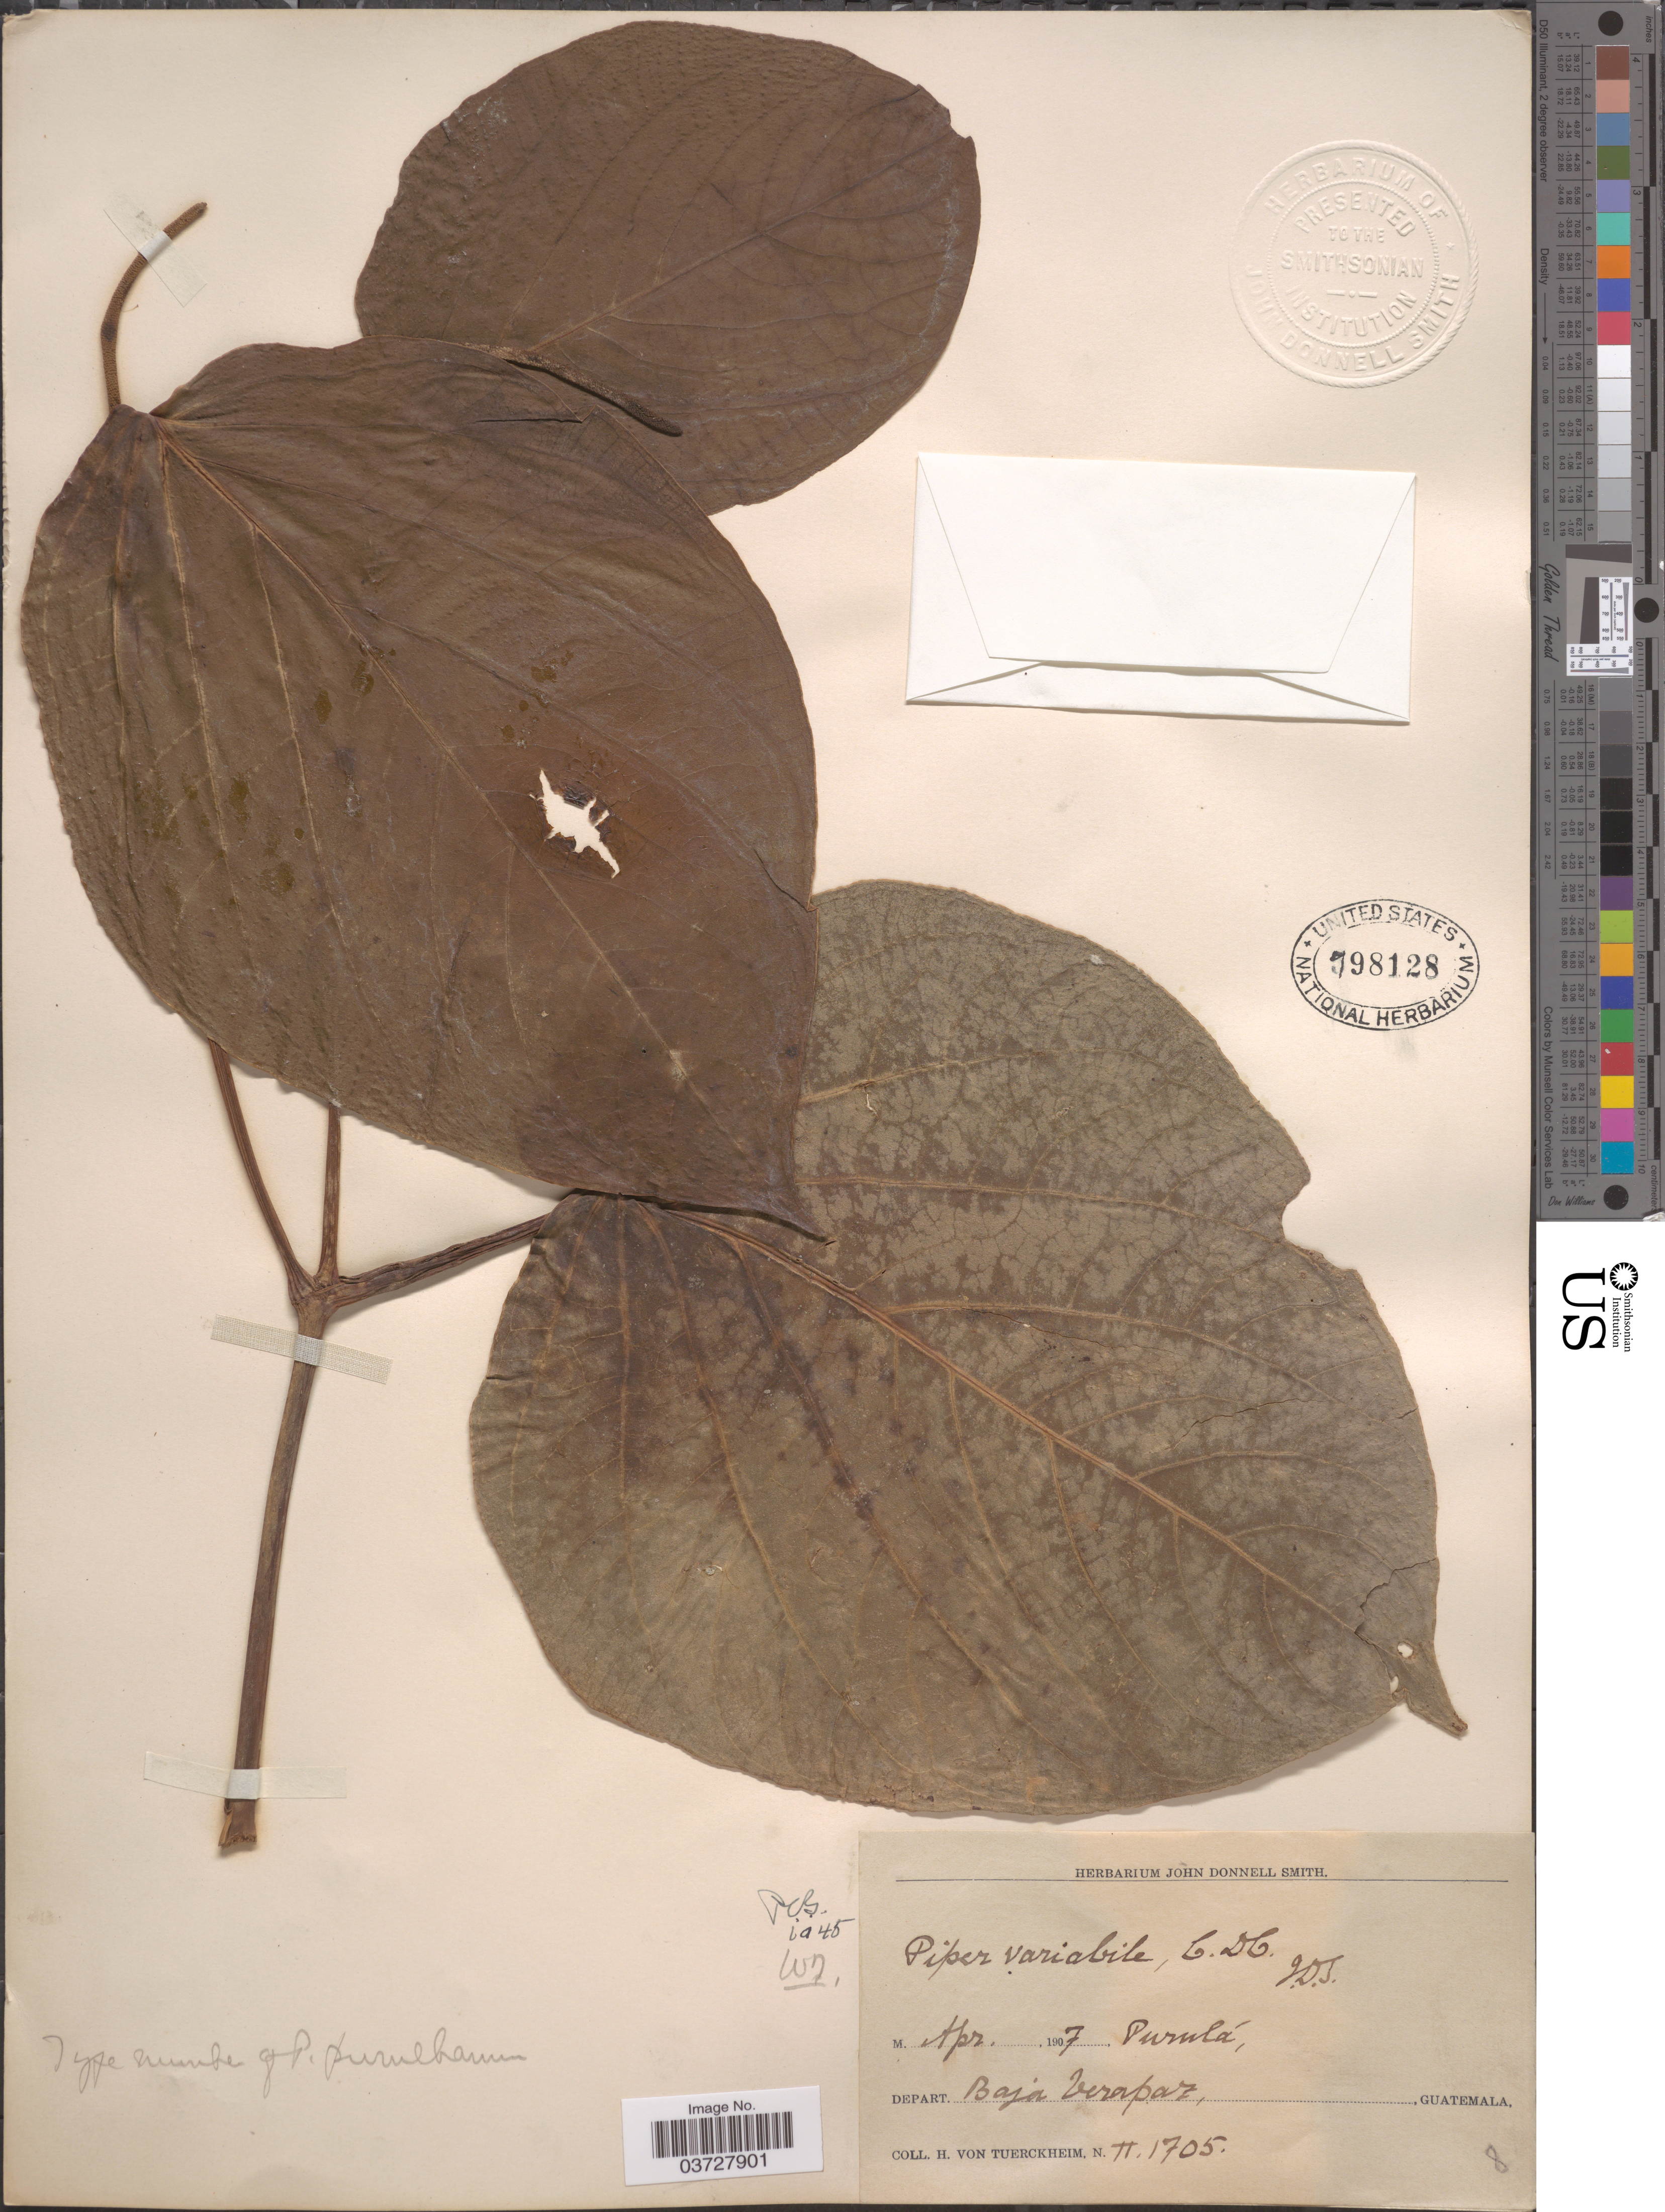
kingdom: Plantae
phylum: Tracheophyta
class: Magnoliopsida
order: Piperales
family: Piperaceae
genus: Piper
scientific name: Piper variabile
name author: C. DC.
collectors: H. von Türckheim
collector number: II1705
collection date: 1907-04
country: Guatemala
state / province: Baja Verapaz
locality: Purulá, Depart. Baja Verapaz.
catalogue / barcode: US 798128